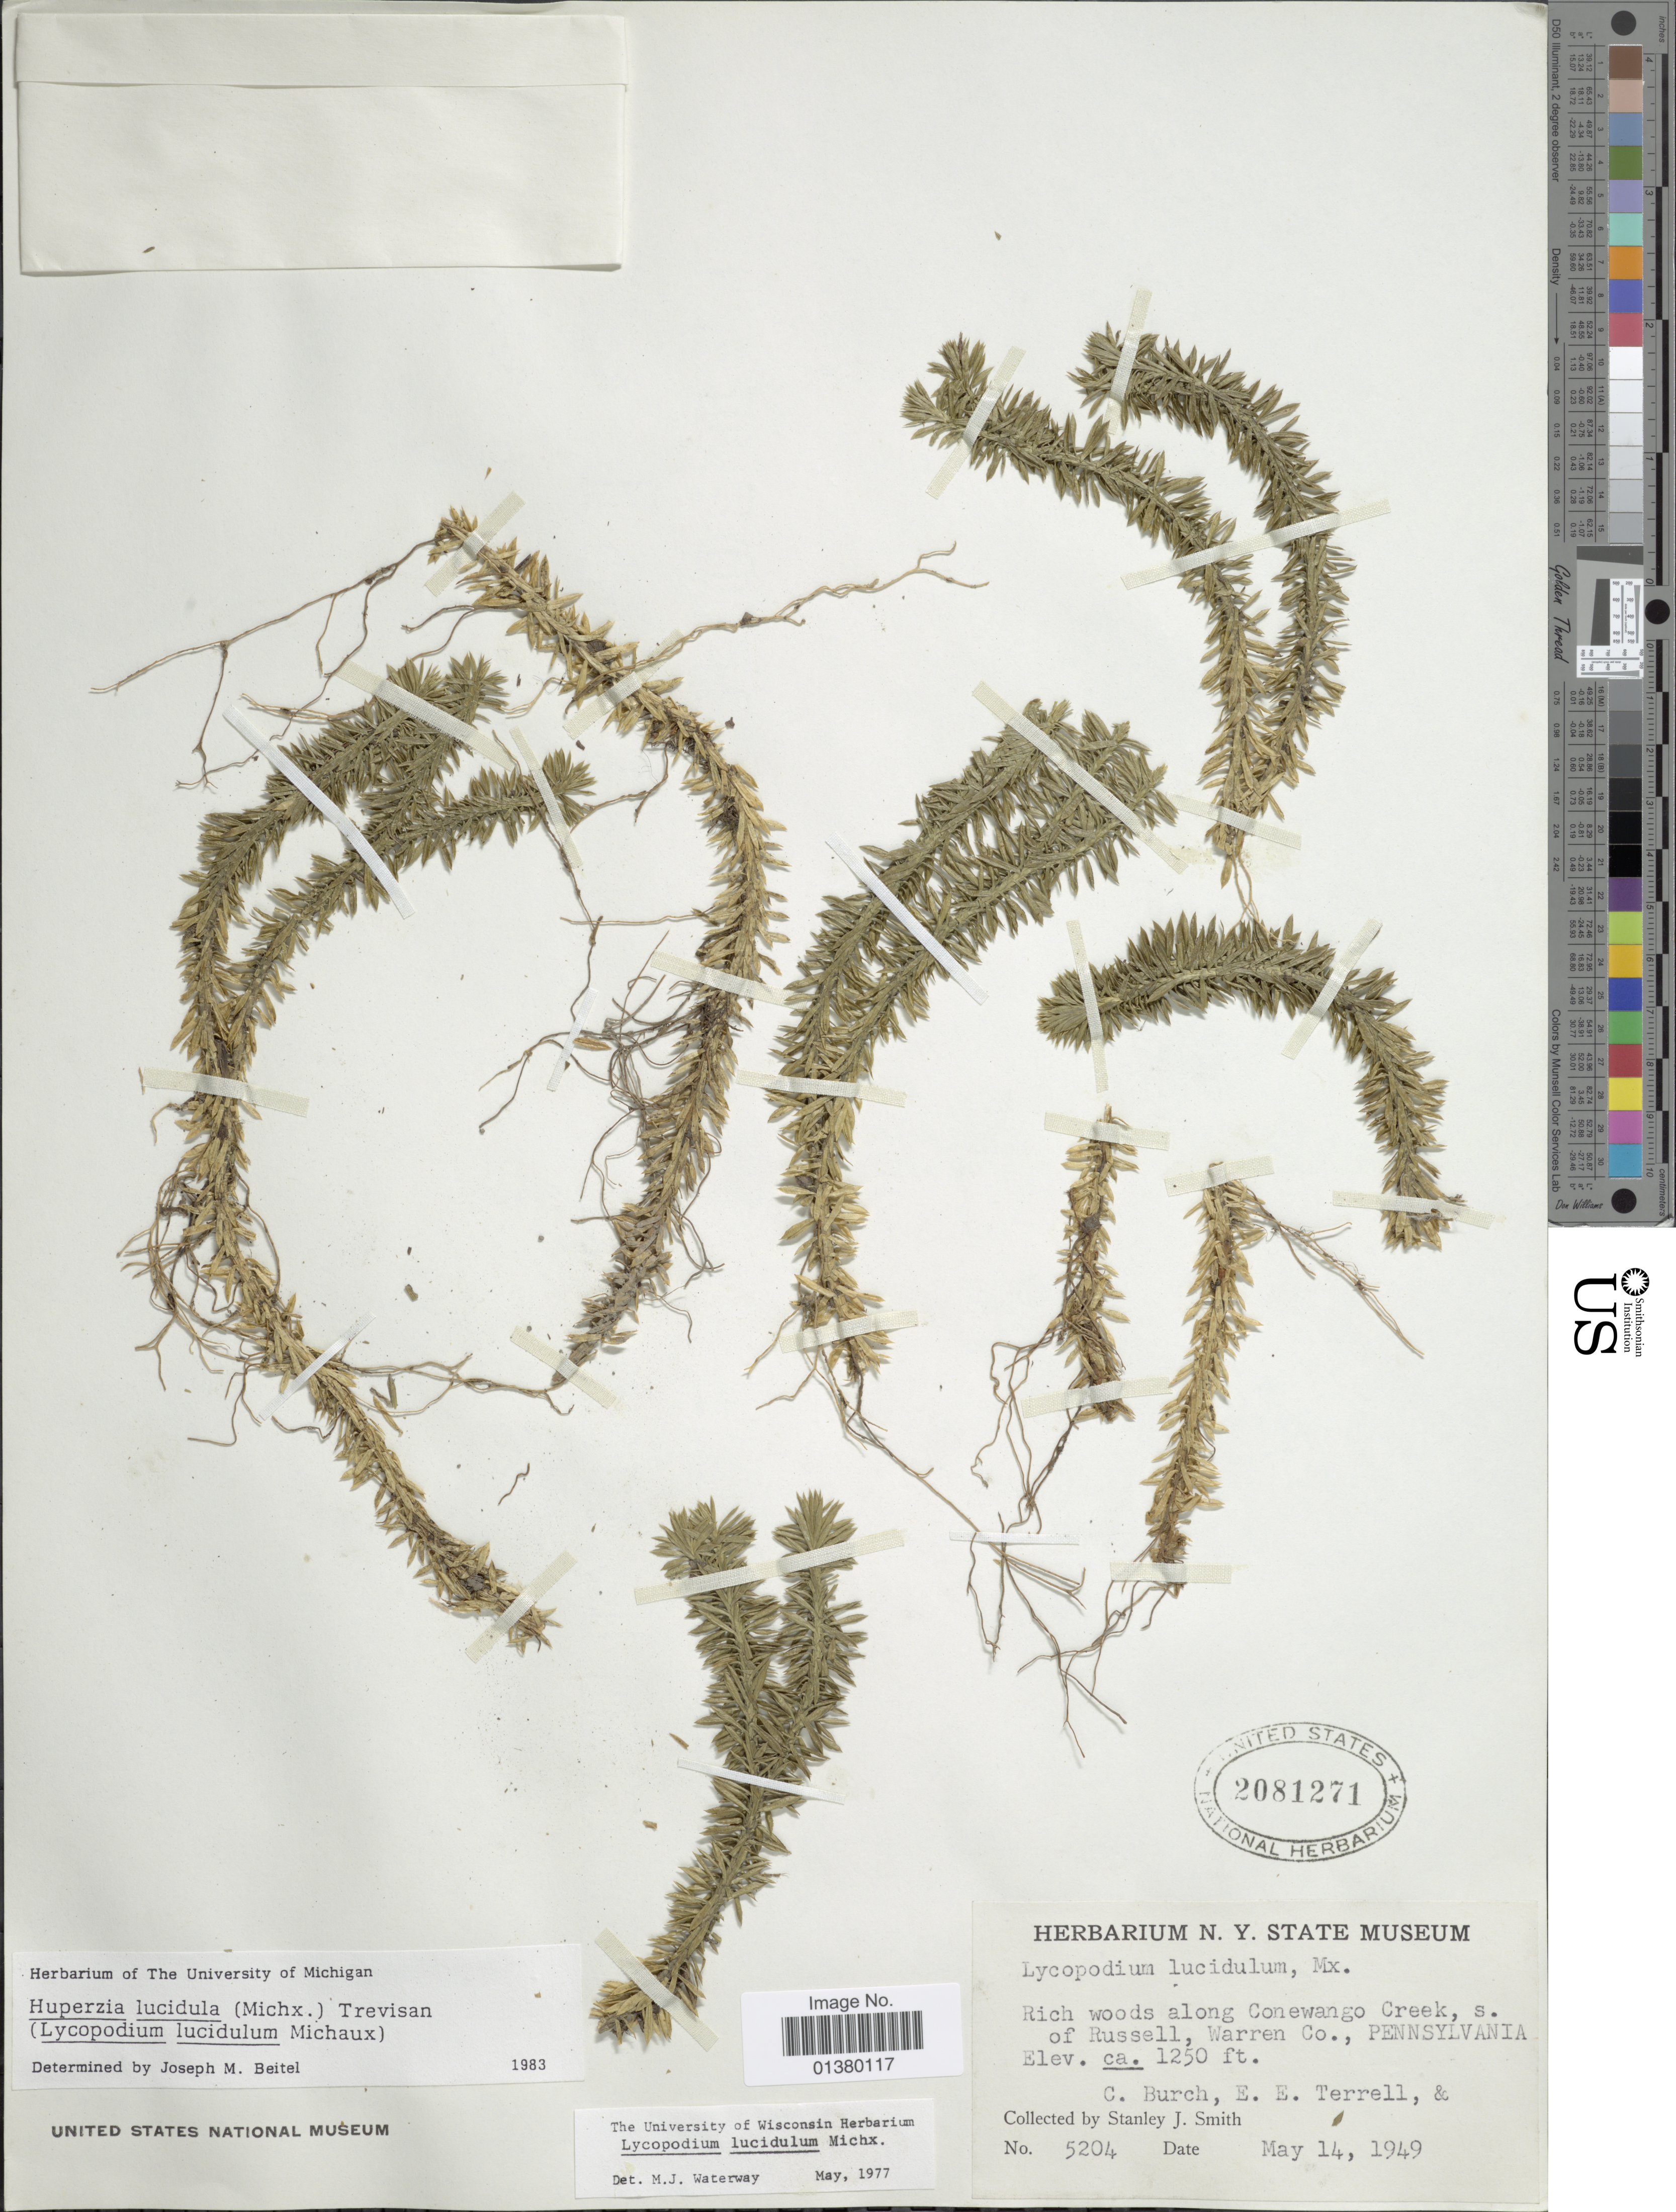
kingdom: Plantae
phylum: Tracheophyta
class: Lycopodiopsida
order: Lycopodiales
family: Lycopodiaceae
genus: Huperzia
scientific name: Huperzia lucidula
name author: (Michx.) Trevis.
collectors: S. Smith, C. Burch & E. Terrel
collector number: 5204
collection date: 1949-05-14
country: United States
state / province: Pennsylvania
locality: Rich woods along Conewango Creek, s. of Russell, Warren Co.,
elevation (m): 381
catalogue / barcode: US 2081271